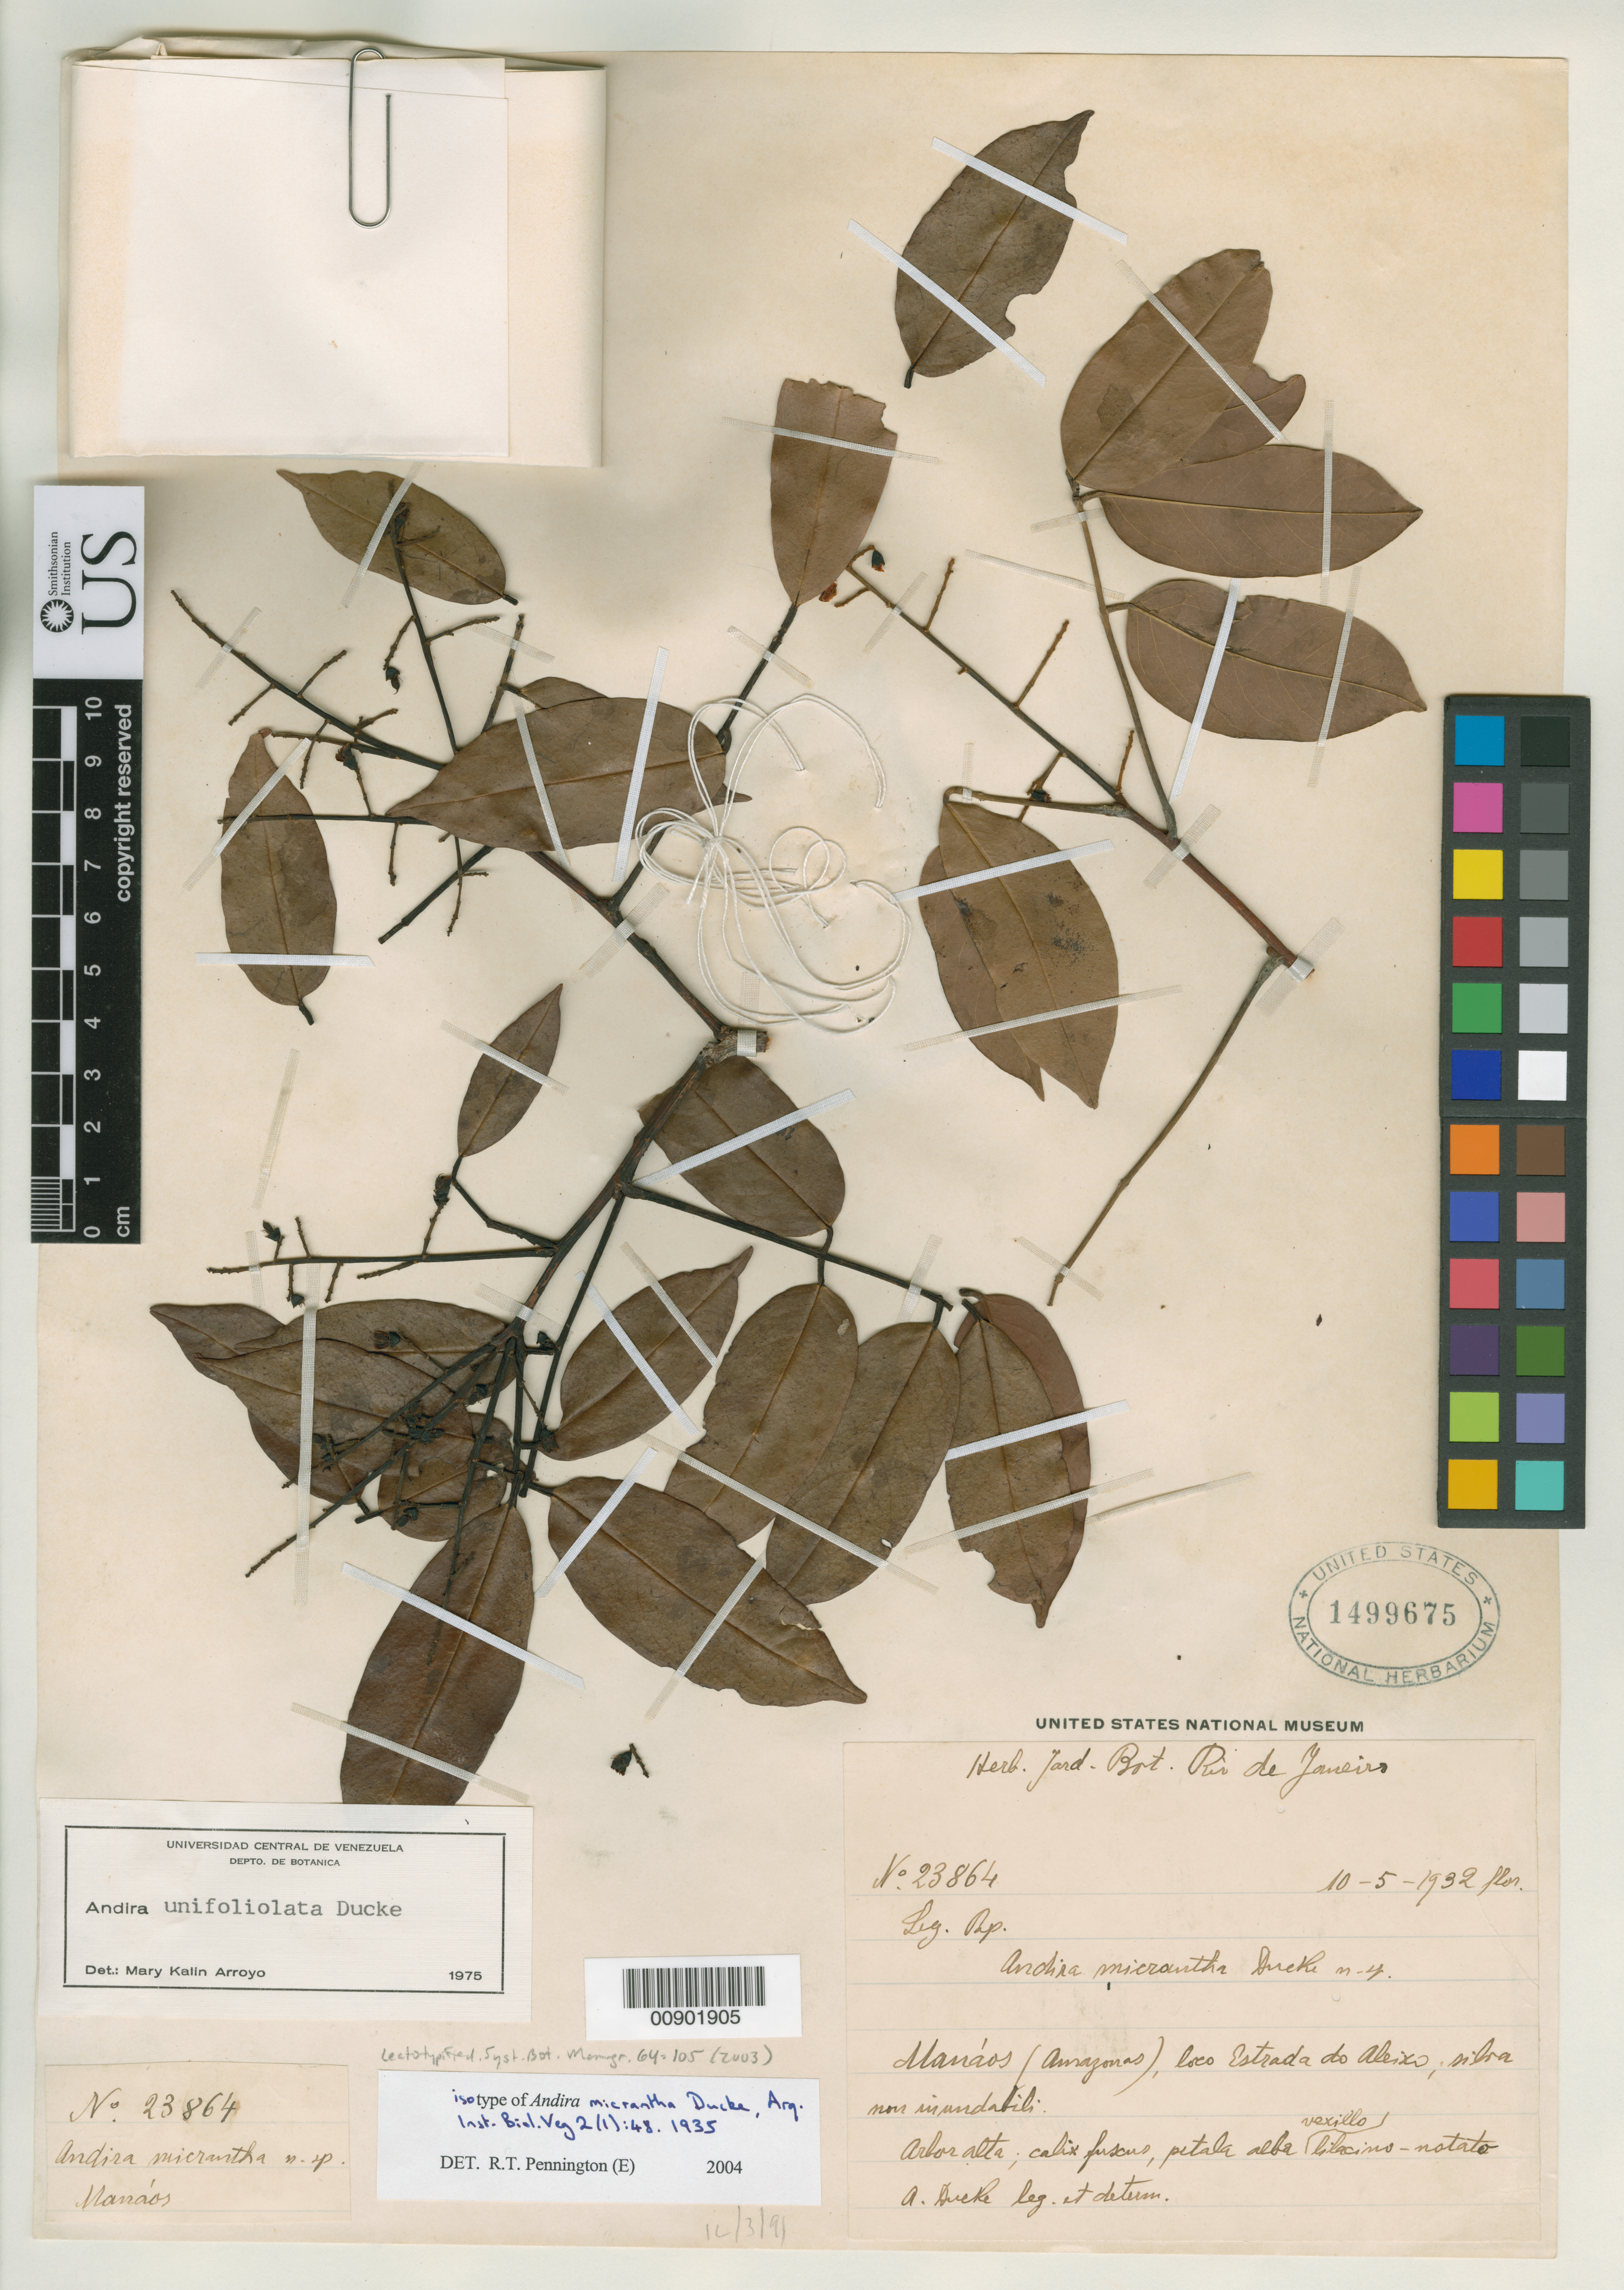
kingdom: Plantae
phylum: Tracheophyta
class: Magnoliopsida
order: Fabales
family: Fabaceae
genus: Andira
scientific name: Andira micrantha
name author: Ducke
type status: Isolectotype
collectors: A. Ducke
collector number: RB 23864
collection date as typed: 10 May 1932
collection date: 1932-05-10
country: Brazil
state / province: Amazonas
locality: Manáos (Amazonas), loco Estrada do Aleixo.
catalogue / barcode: US 1499675